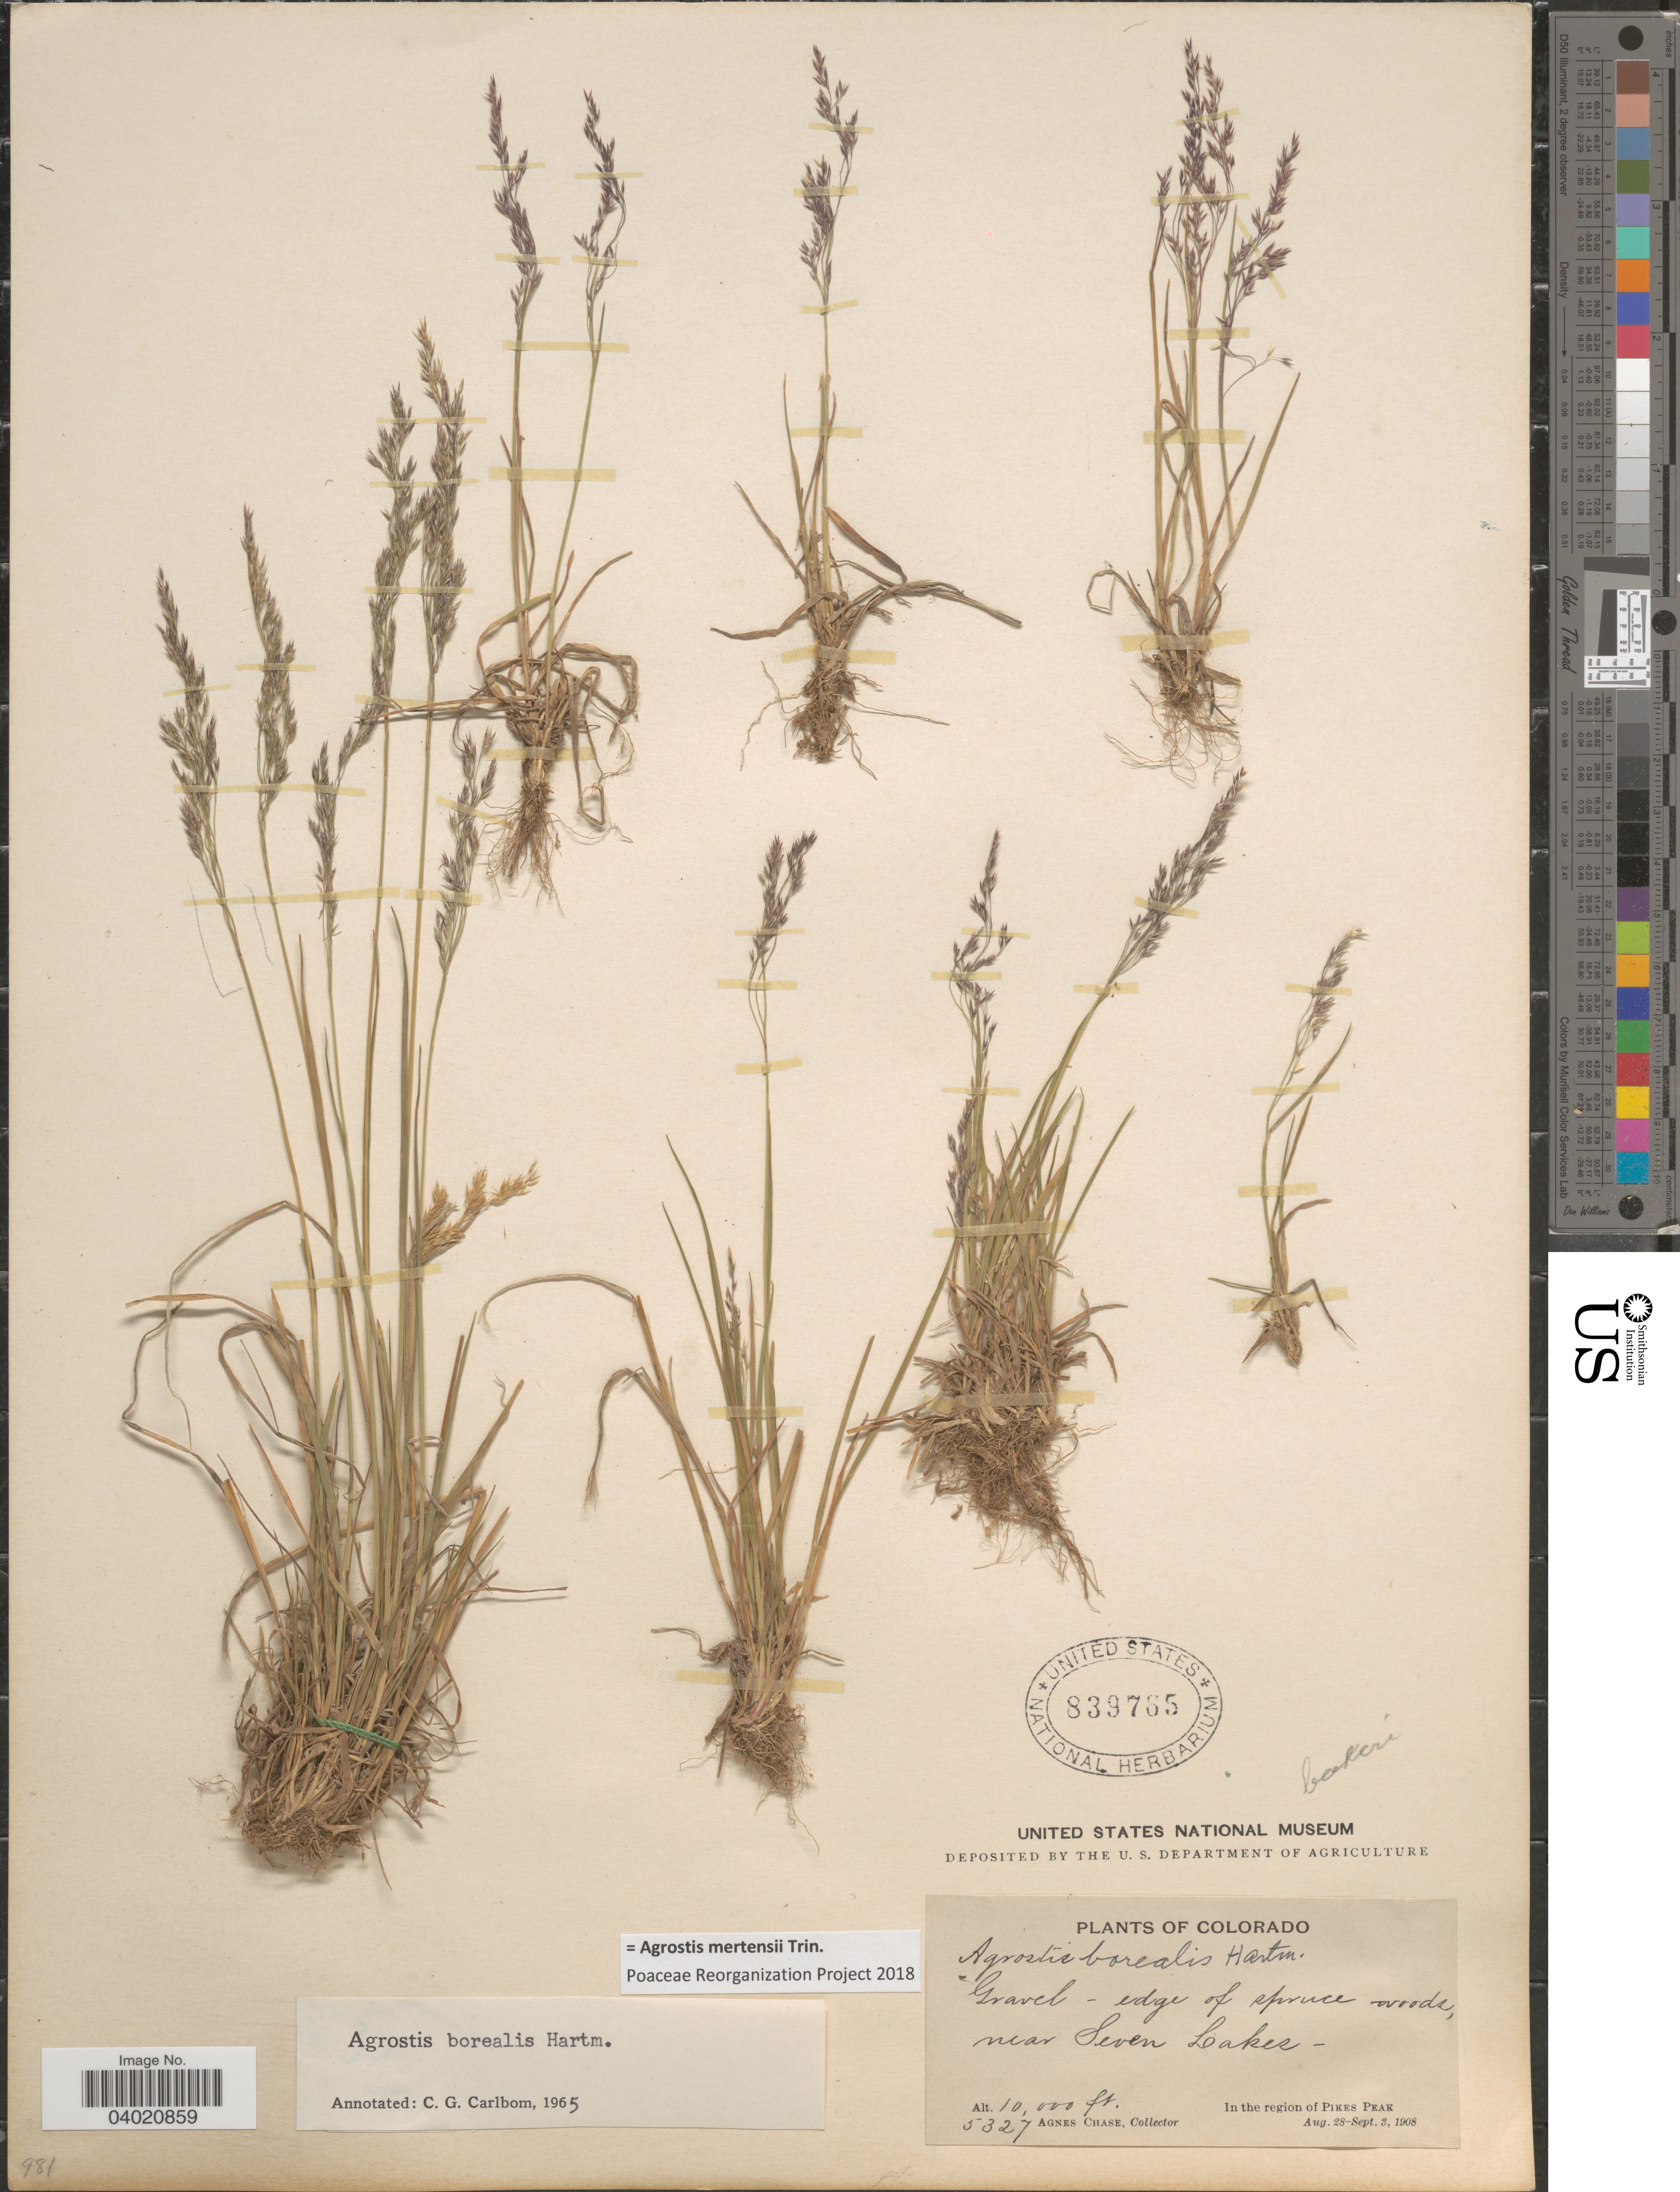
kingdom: Plantae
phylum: Tracheophyta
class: Liliopsida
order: Poales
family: Poaceae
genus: Agrostis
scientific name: Agrostis mertensii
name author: Trin.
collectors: A. Chase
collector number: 5327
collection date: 1908-08-28/1908-09-03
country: United States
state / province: Colorado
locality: Gravel - edge of spruce woods, near Seven Lakes - In the region of Pikes Peak.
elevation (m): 3048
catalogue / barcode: US 839765